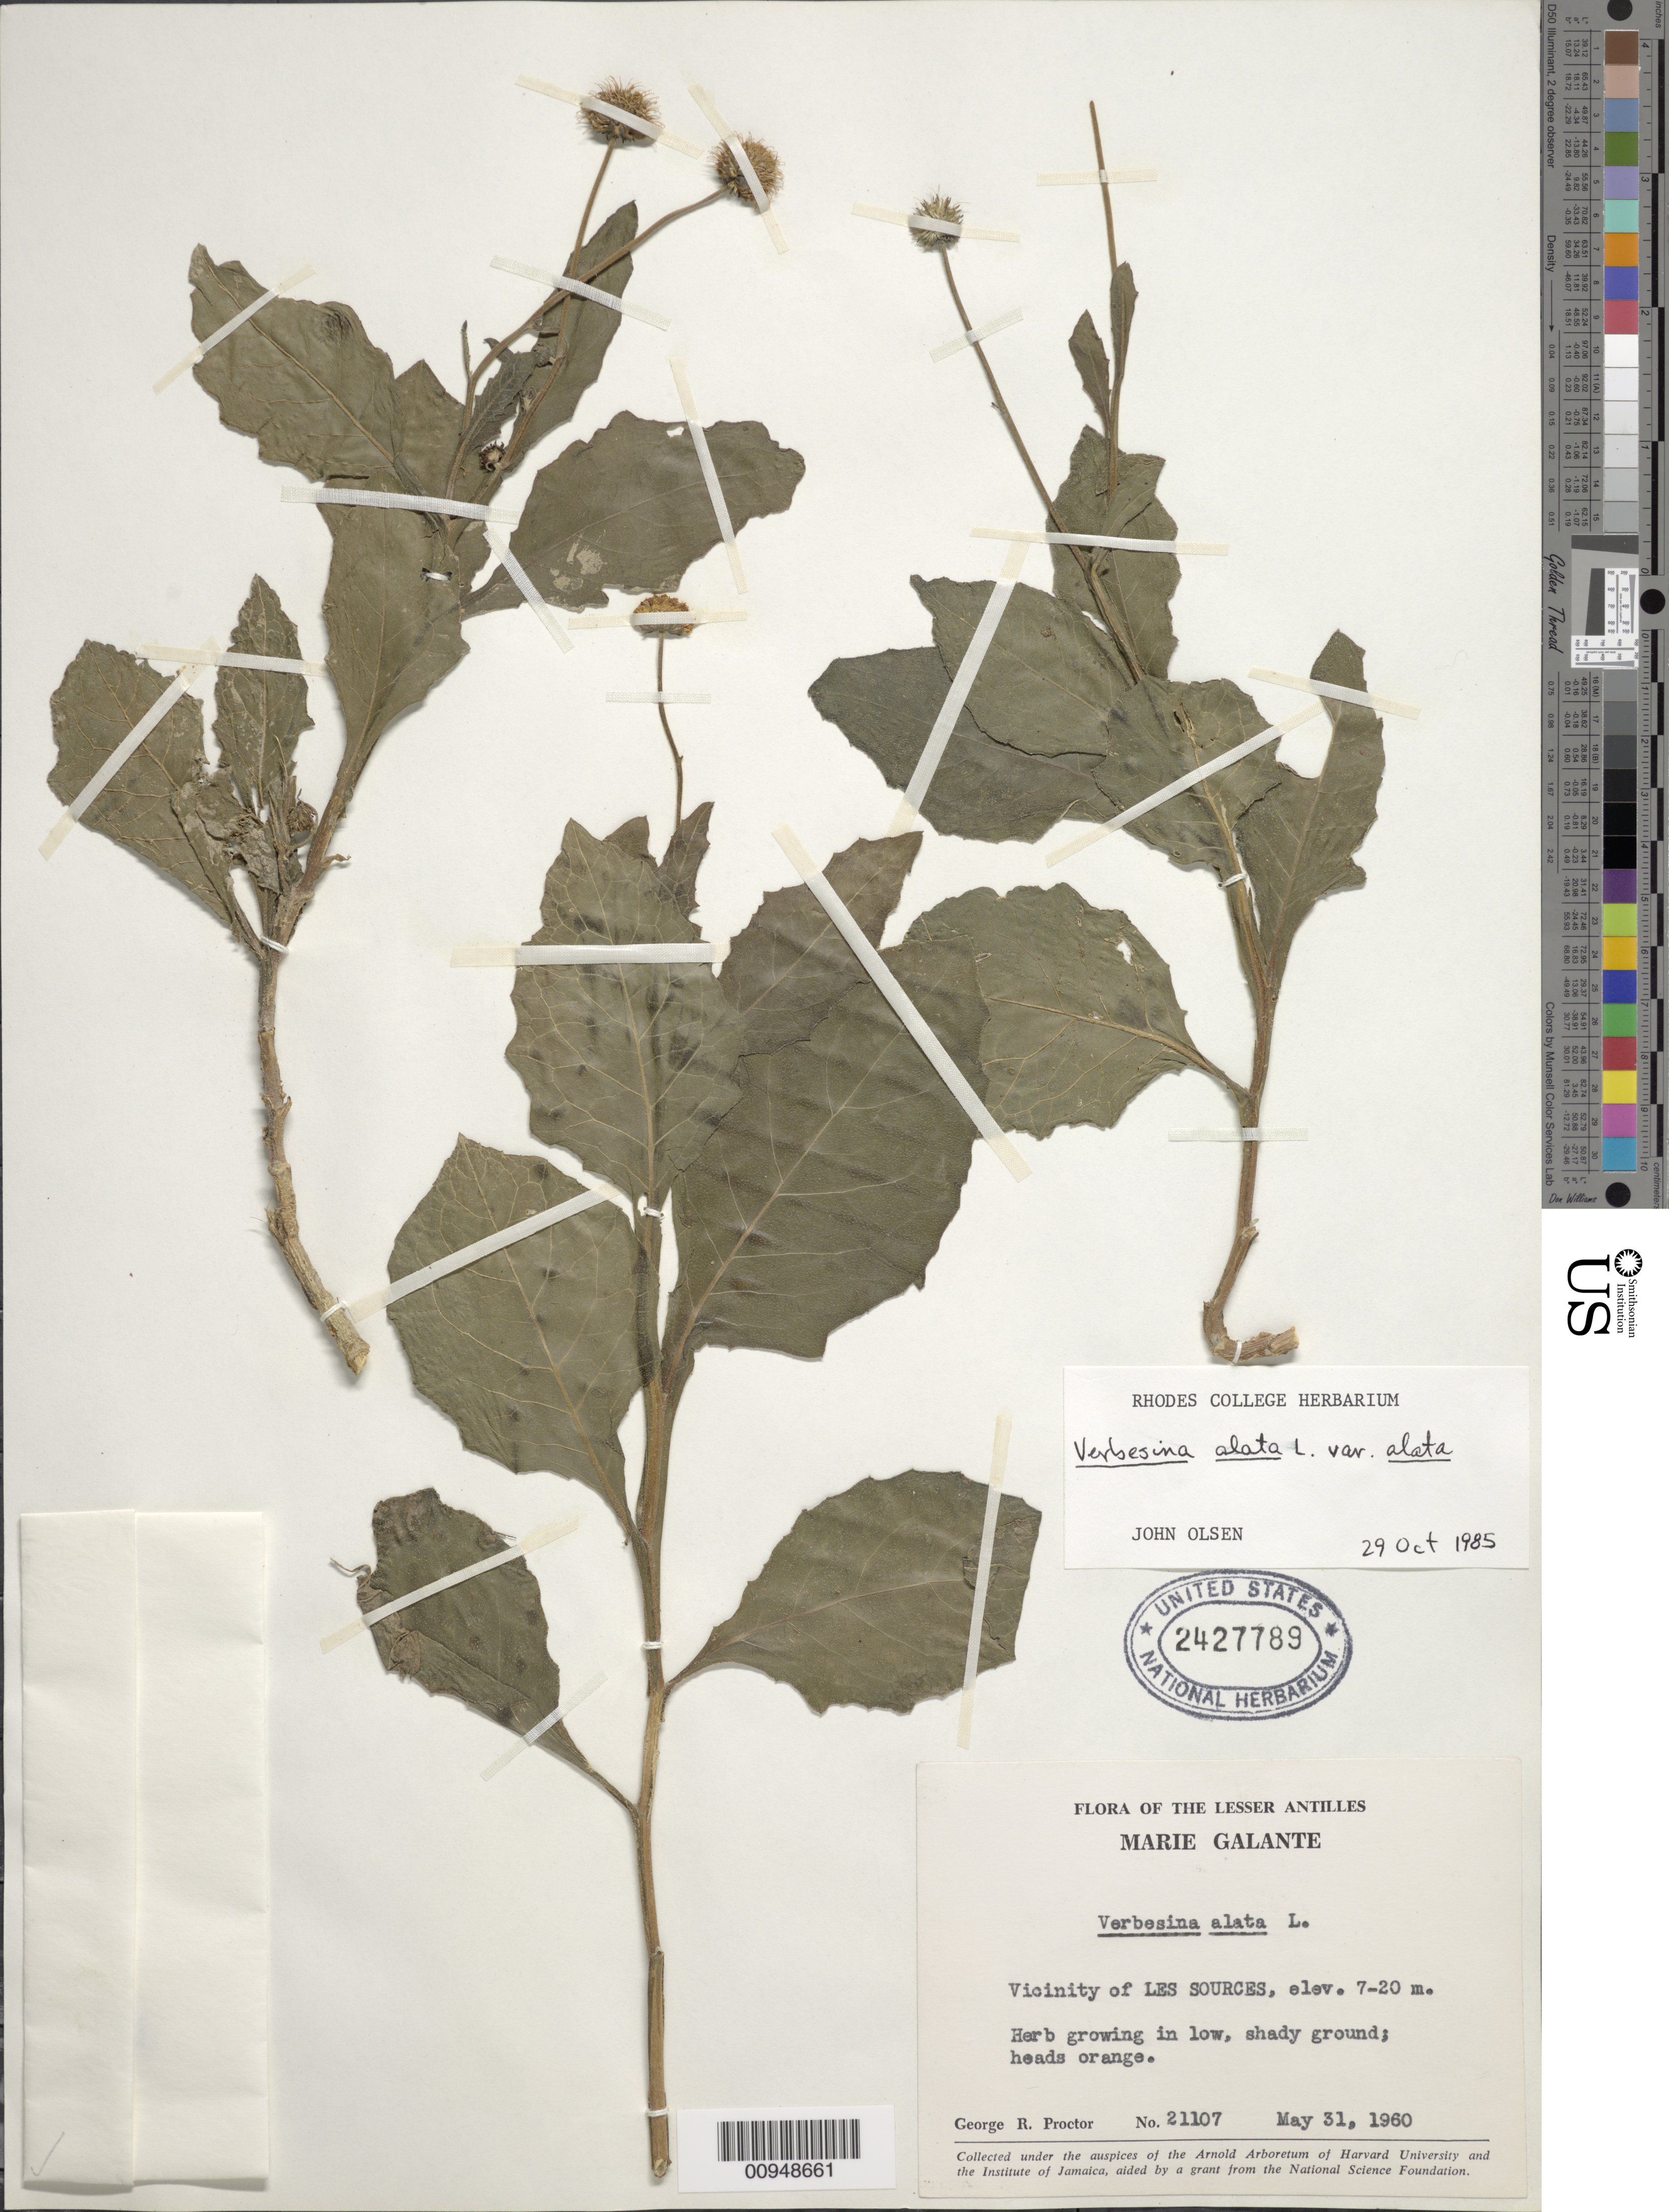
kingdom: Plantae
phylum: Tracheophyta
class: Magnoliopsida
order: Asterales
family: Asteraceae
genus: Verbesina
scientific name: Verbesina alata var. alata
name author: L.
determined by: Olsen, J.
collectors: G. R. Proctor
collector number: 21107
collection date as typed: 31 May 1960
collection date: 1960-05-31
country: Guadeloupe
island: Marie Galante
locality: Vicinity of Les Sources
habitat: Growing in low, shady ground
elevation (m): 7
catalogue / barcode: US 2427789